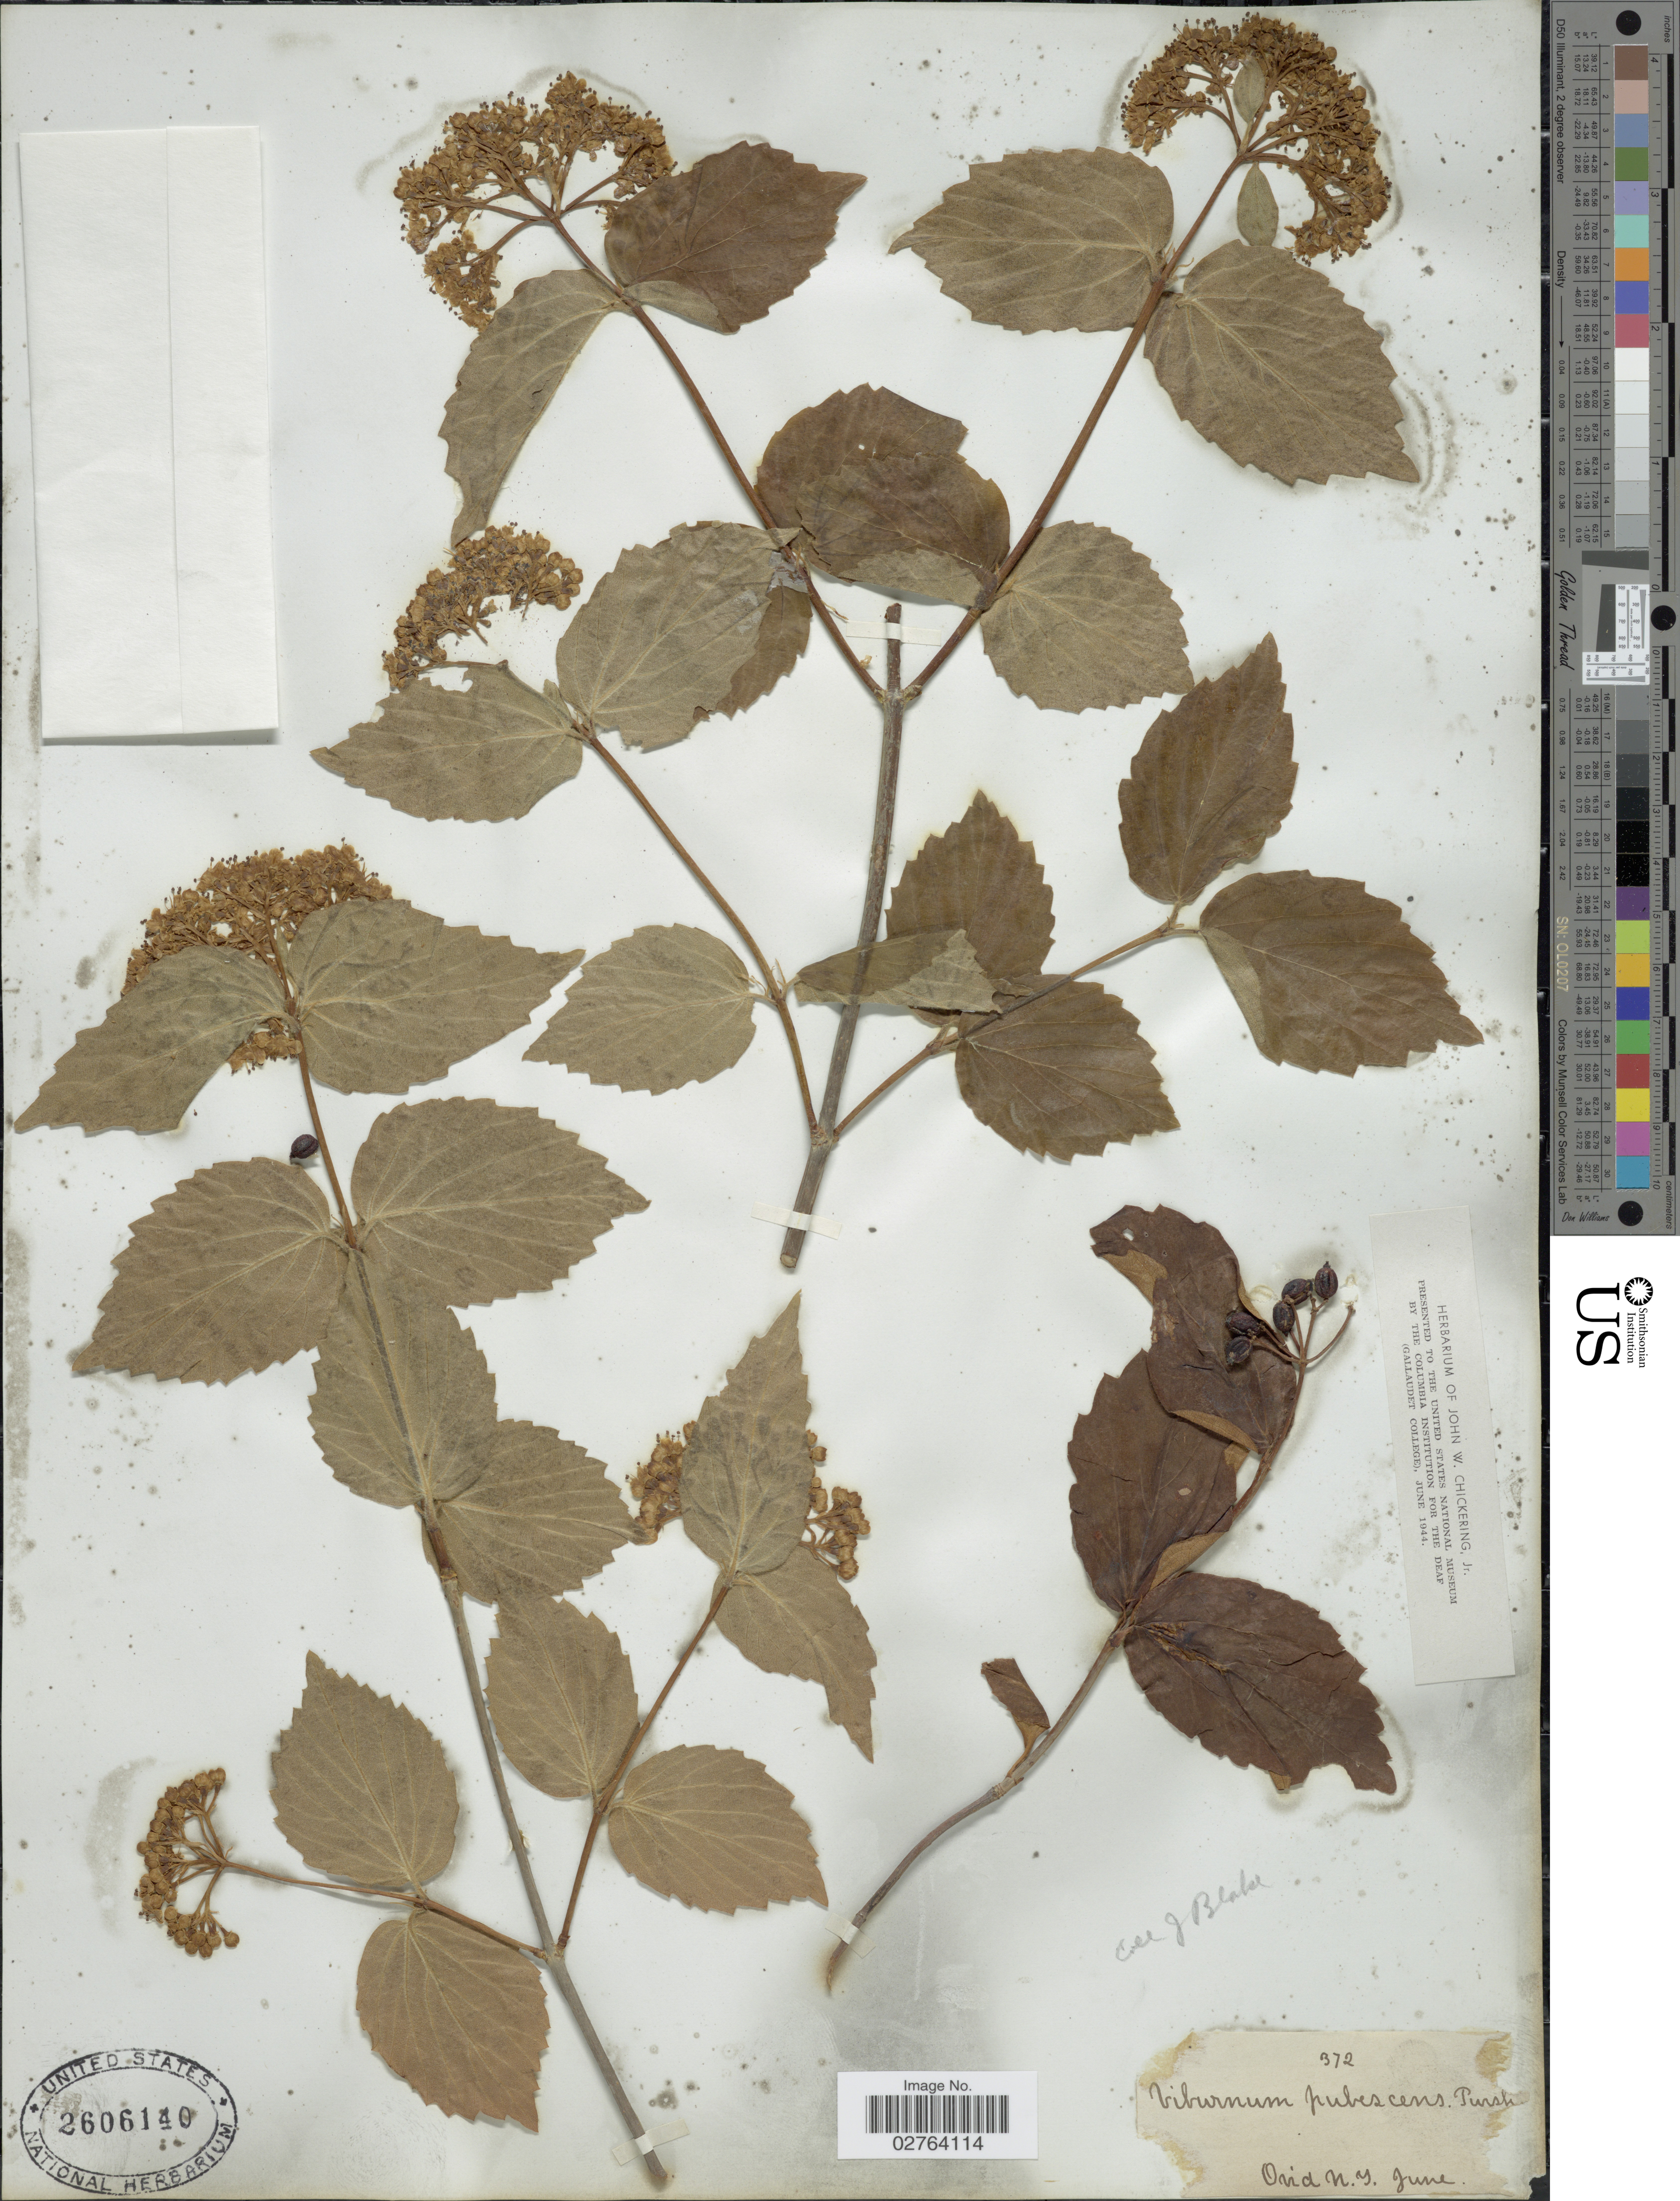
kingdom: Plantae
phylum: Tracheophyta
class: Magnoliopsida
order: Dipsacales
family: Viburnaceae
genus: Viburnum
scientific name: Viburnum pubescens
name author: (Aiton) Pursh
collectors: J. Blake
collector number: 372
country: United States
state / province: New York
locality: Ovid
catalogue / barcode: US 2606140